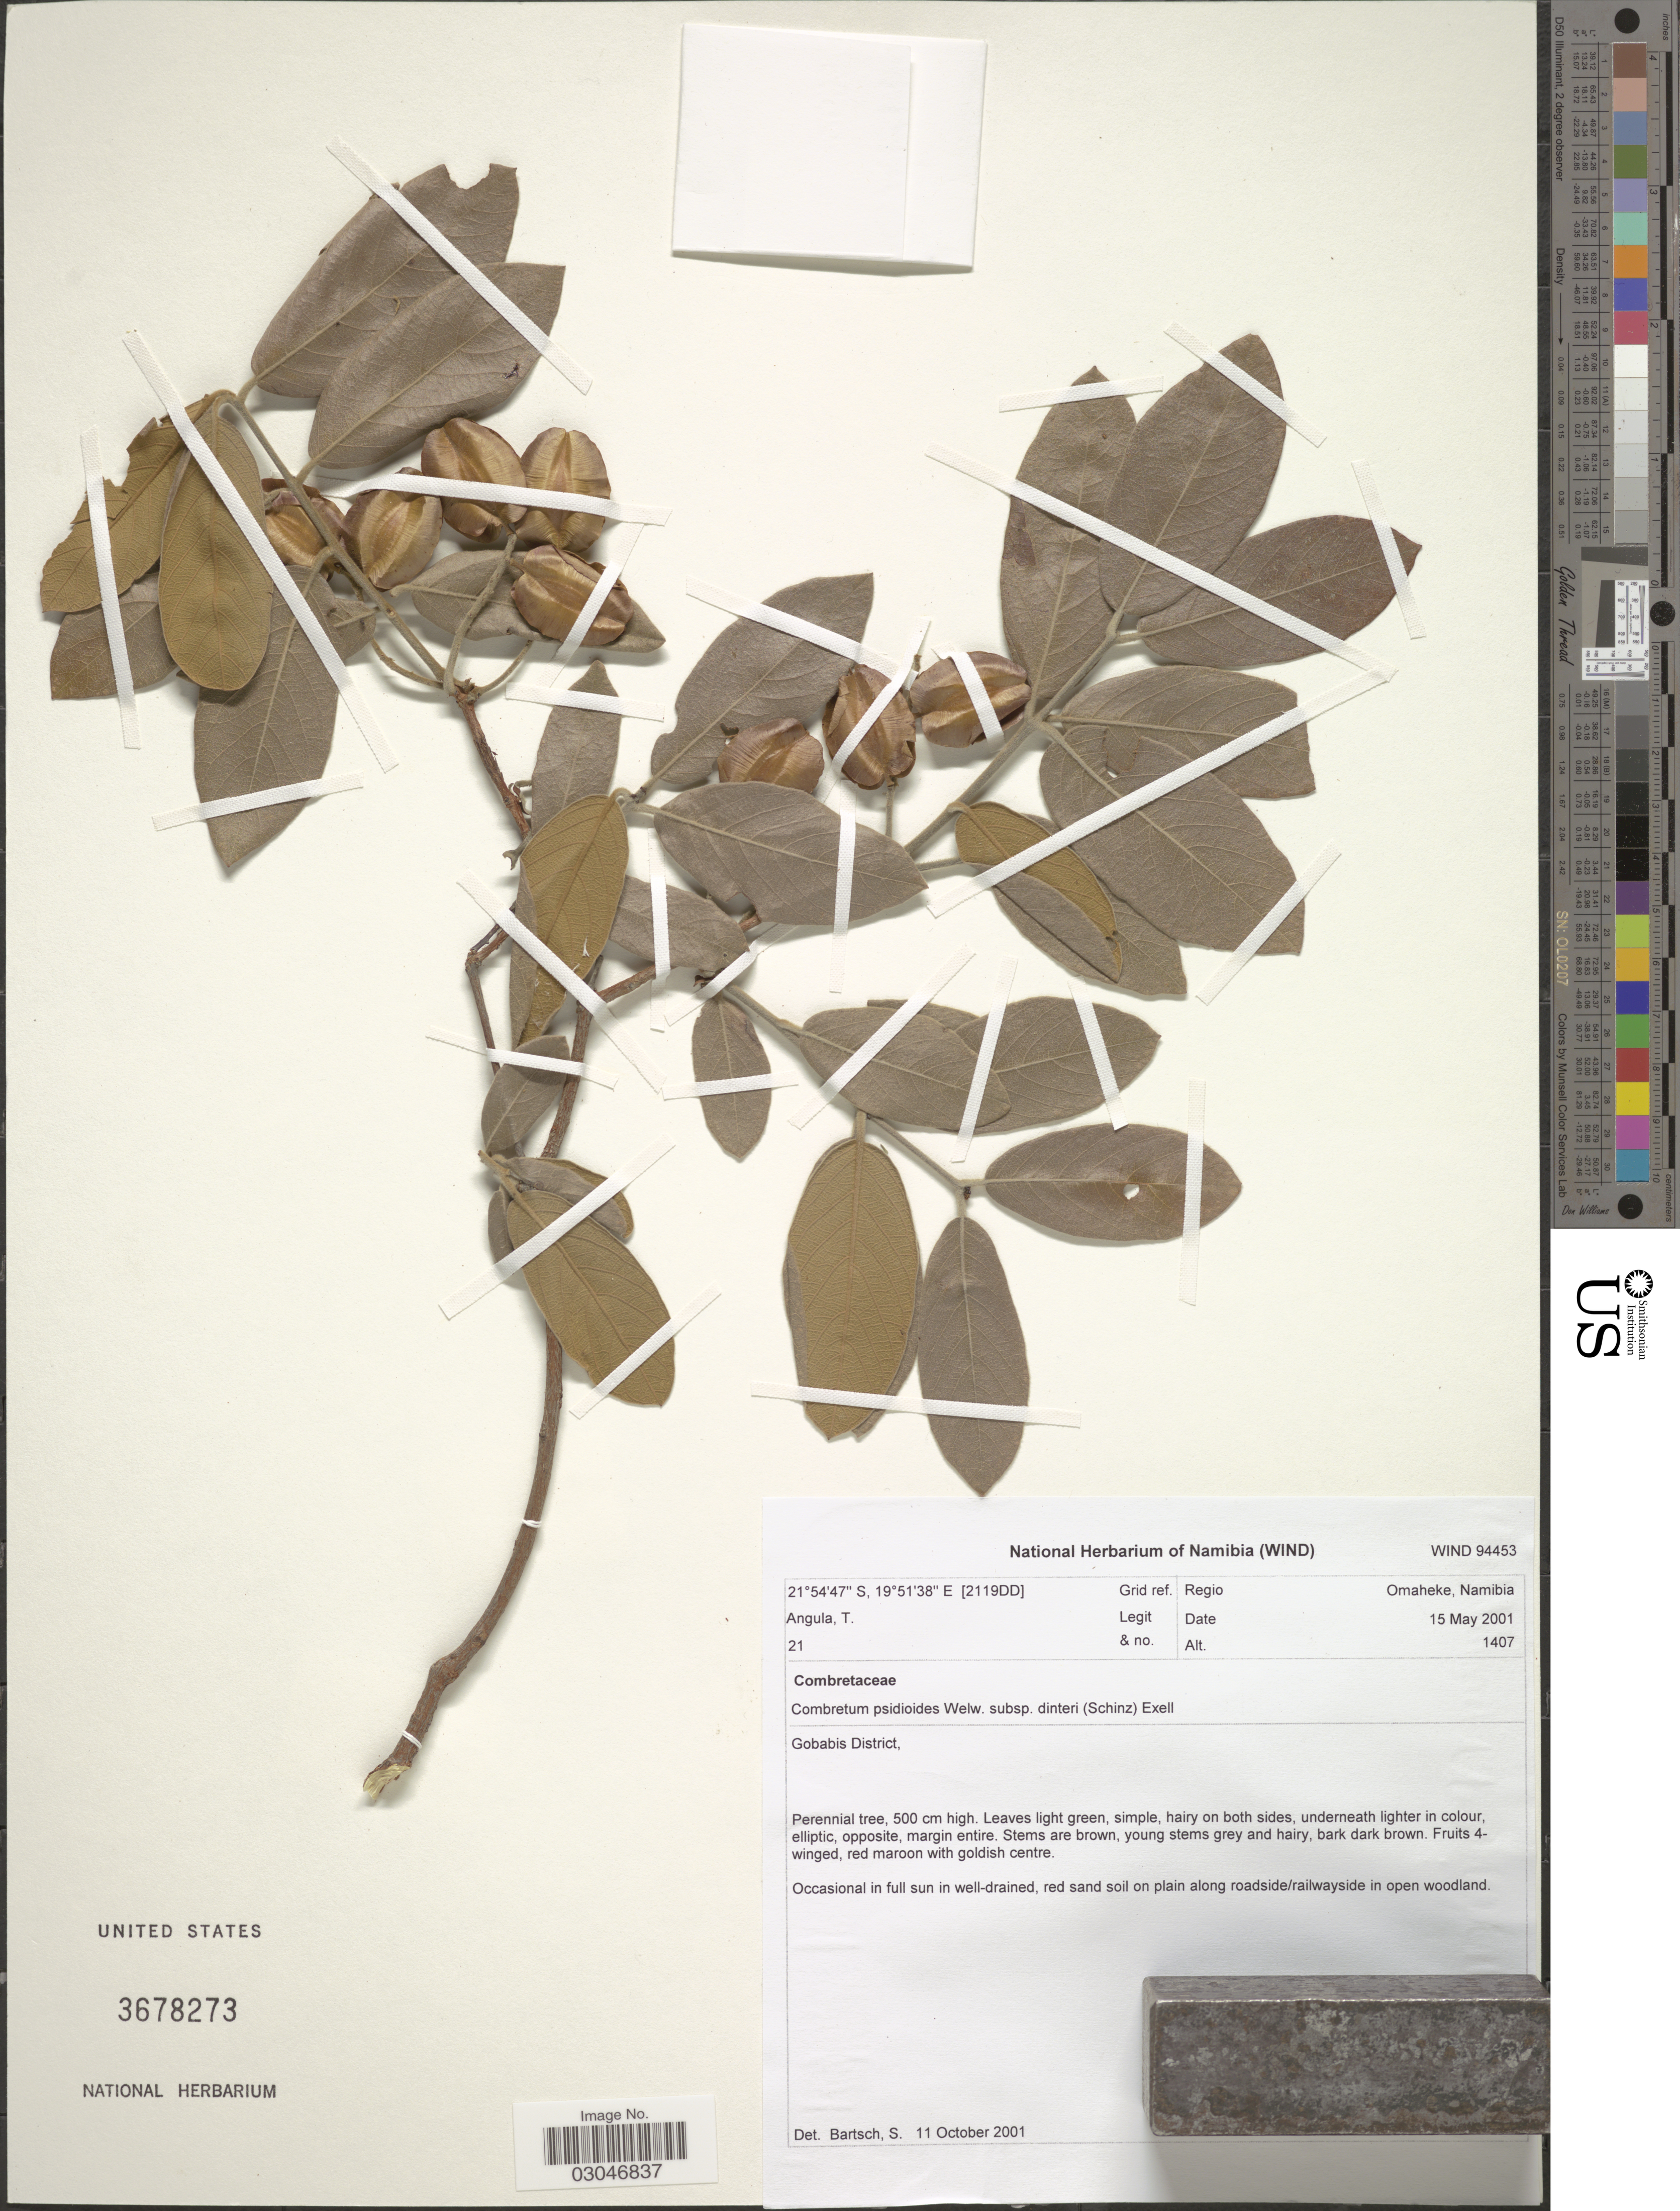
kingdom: Plantae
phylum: Tracheophyta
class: Magnoliopsida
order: Myrtales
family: Combretaceae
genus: Combretum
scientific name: Combretum psidioides subsp. dinteri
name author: (Schinz et al.) Exell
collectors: T. Angula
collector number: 21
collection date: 2001-05-15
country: Namibia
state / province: Omaheke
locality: [2119DD] Grid ref. Regio Omaheke, Namibia. Gobabis District.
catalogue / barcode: US 3678273